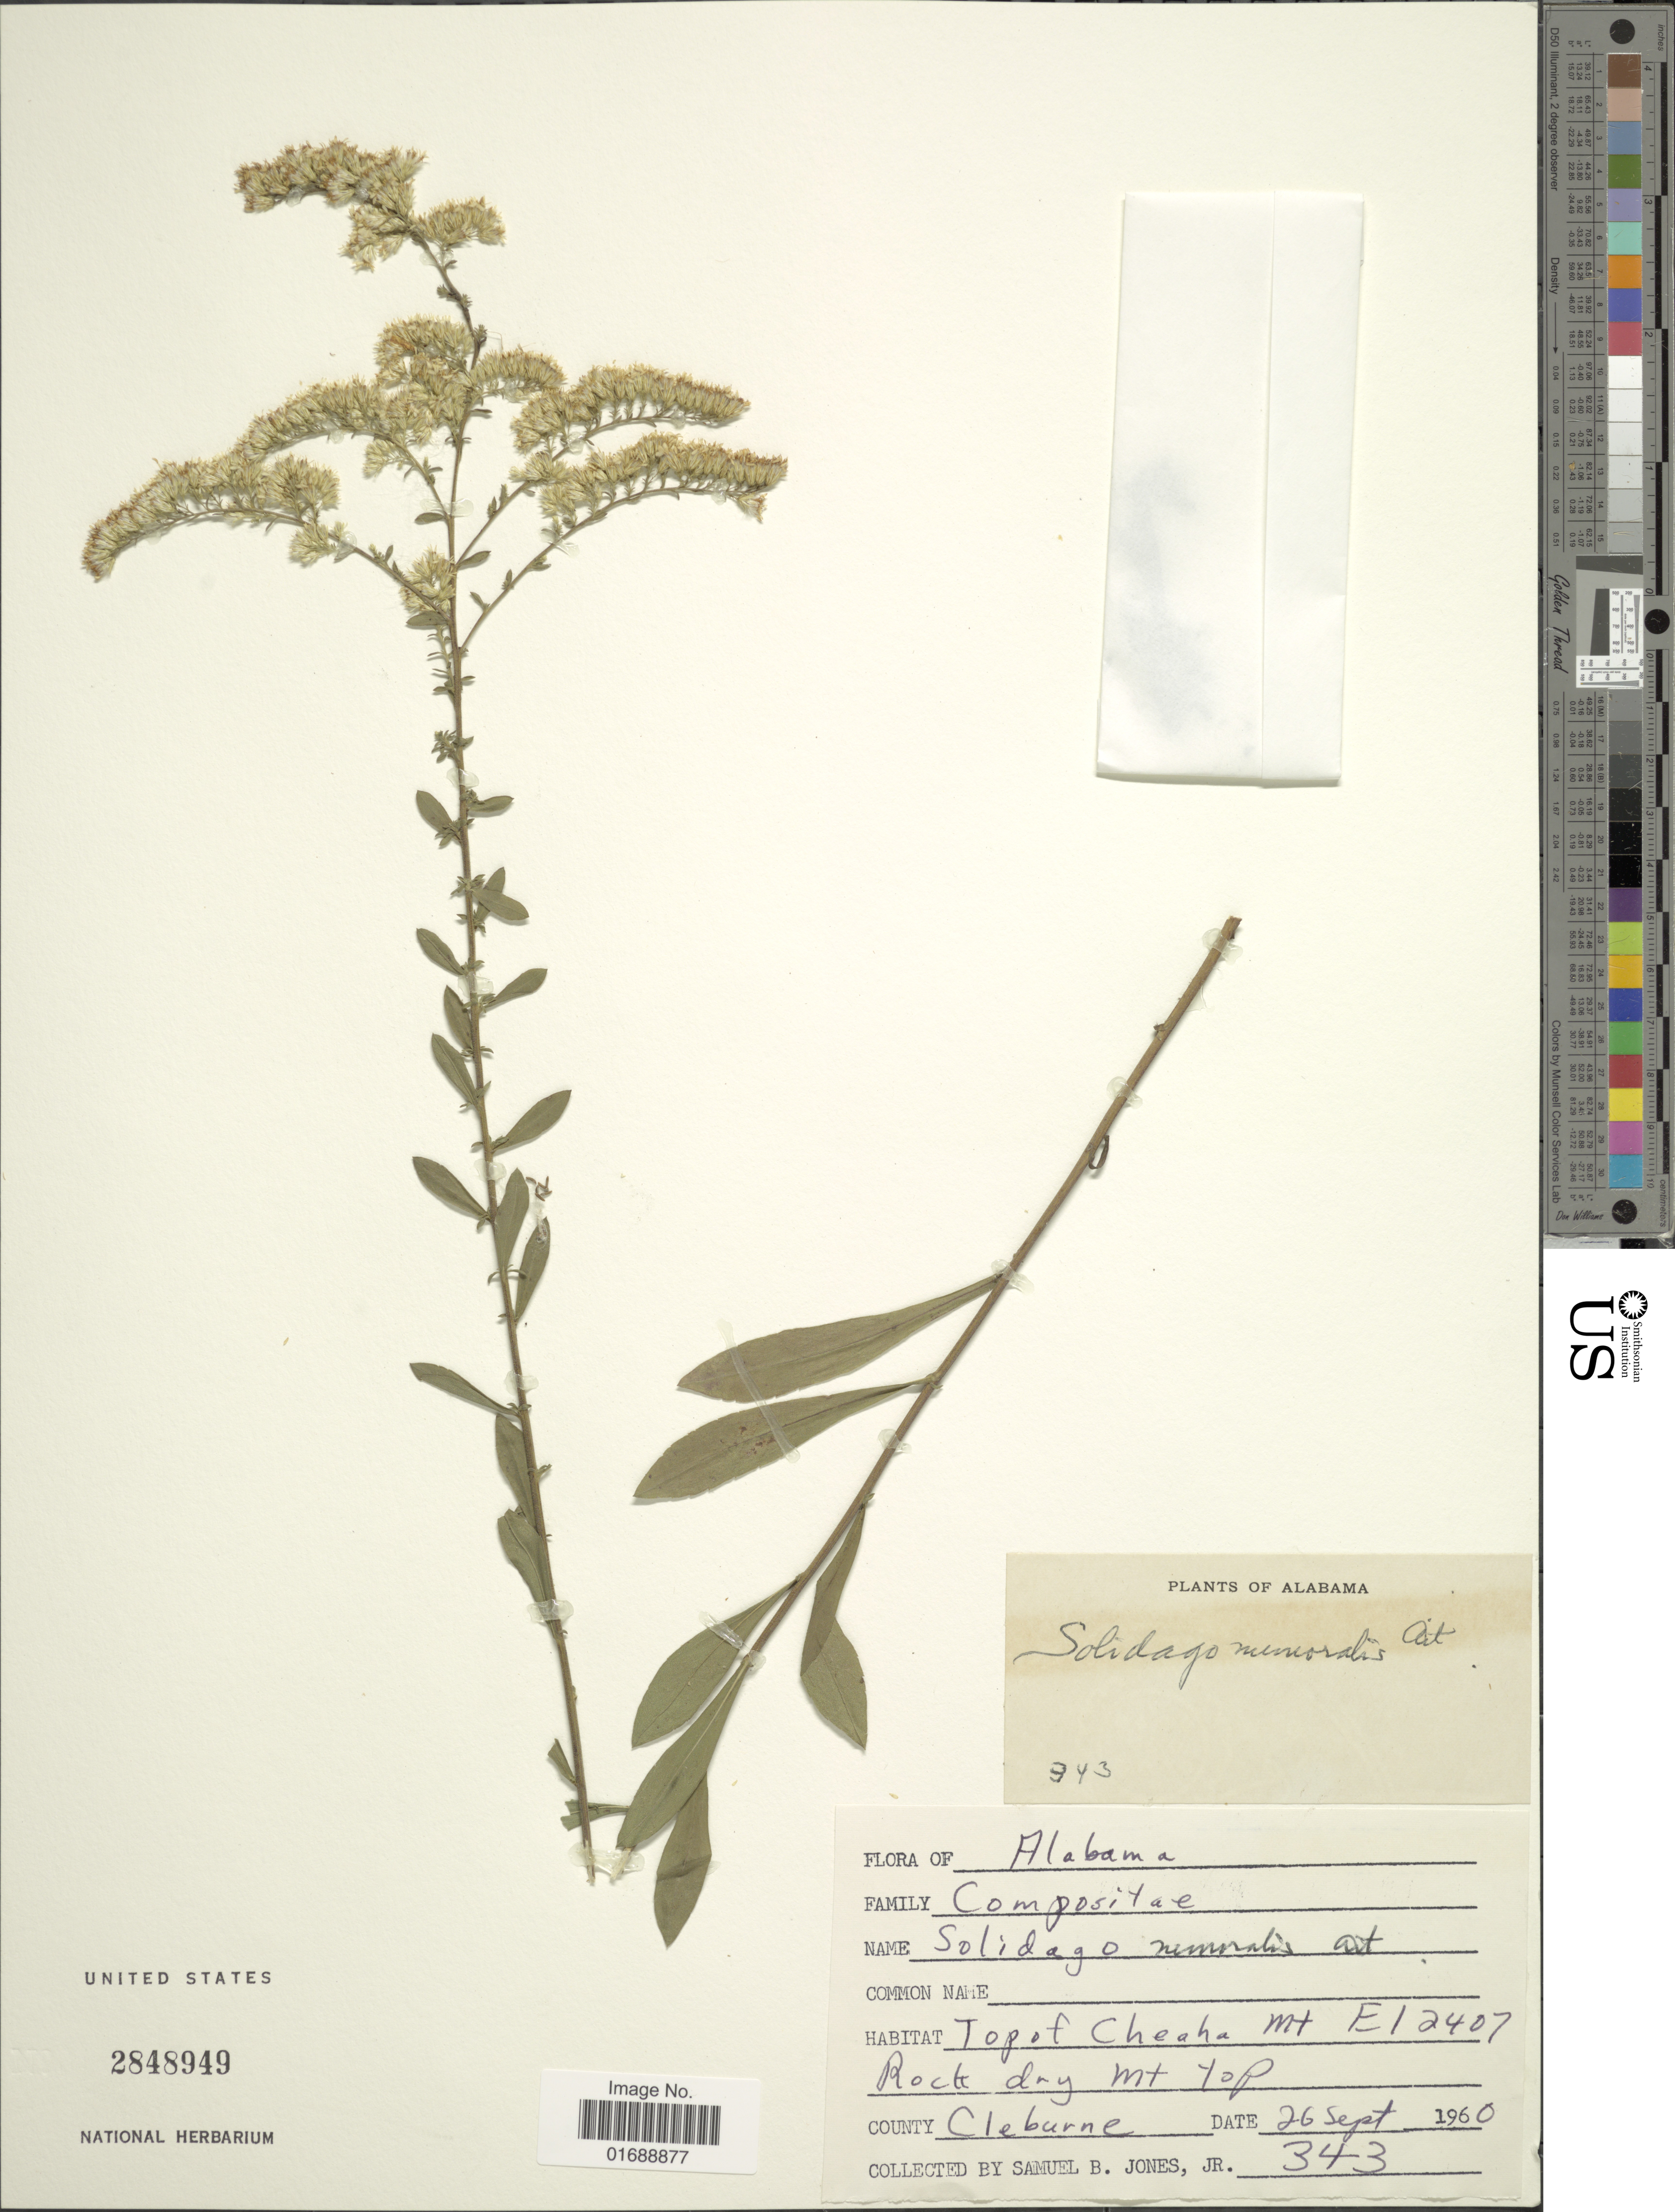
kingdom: Plantae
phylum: Tracheophyta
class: Magnoliopsida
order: Asterales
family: Asteraceae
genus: Solidago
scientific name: Solidago nemoralis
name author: Aiton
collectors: S. B. Jones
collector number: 343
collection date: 1960-09-26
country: United States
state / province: Alabama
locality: Top of Cgeaga Mt. El 2407, County Cleburne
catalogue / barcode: US 2848949